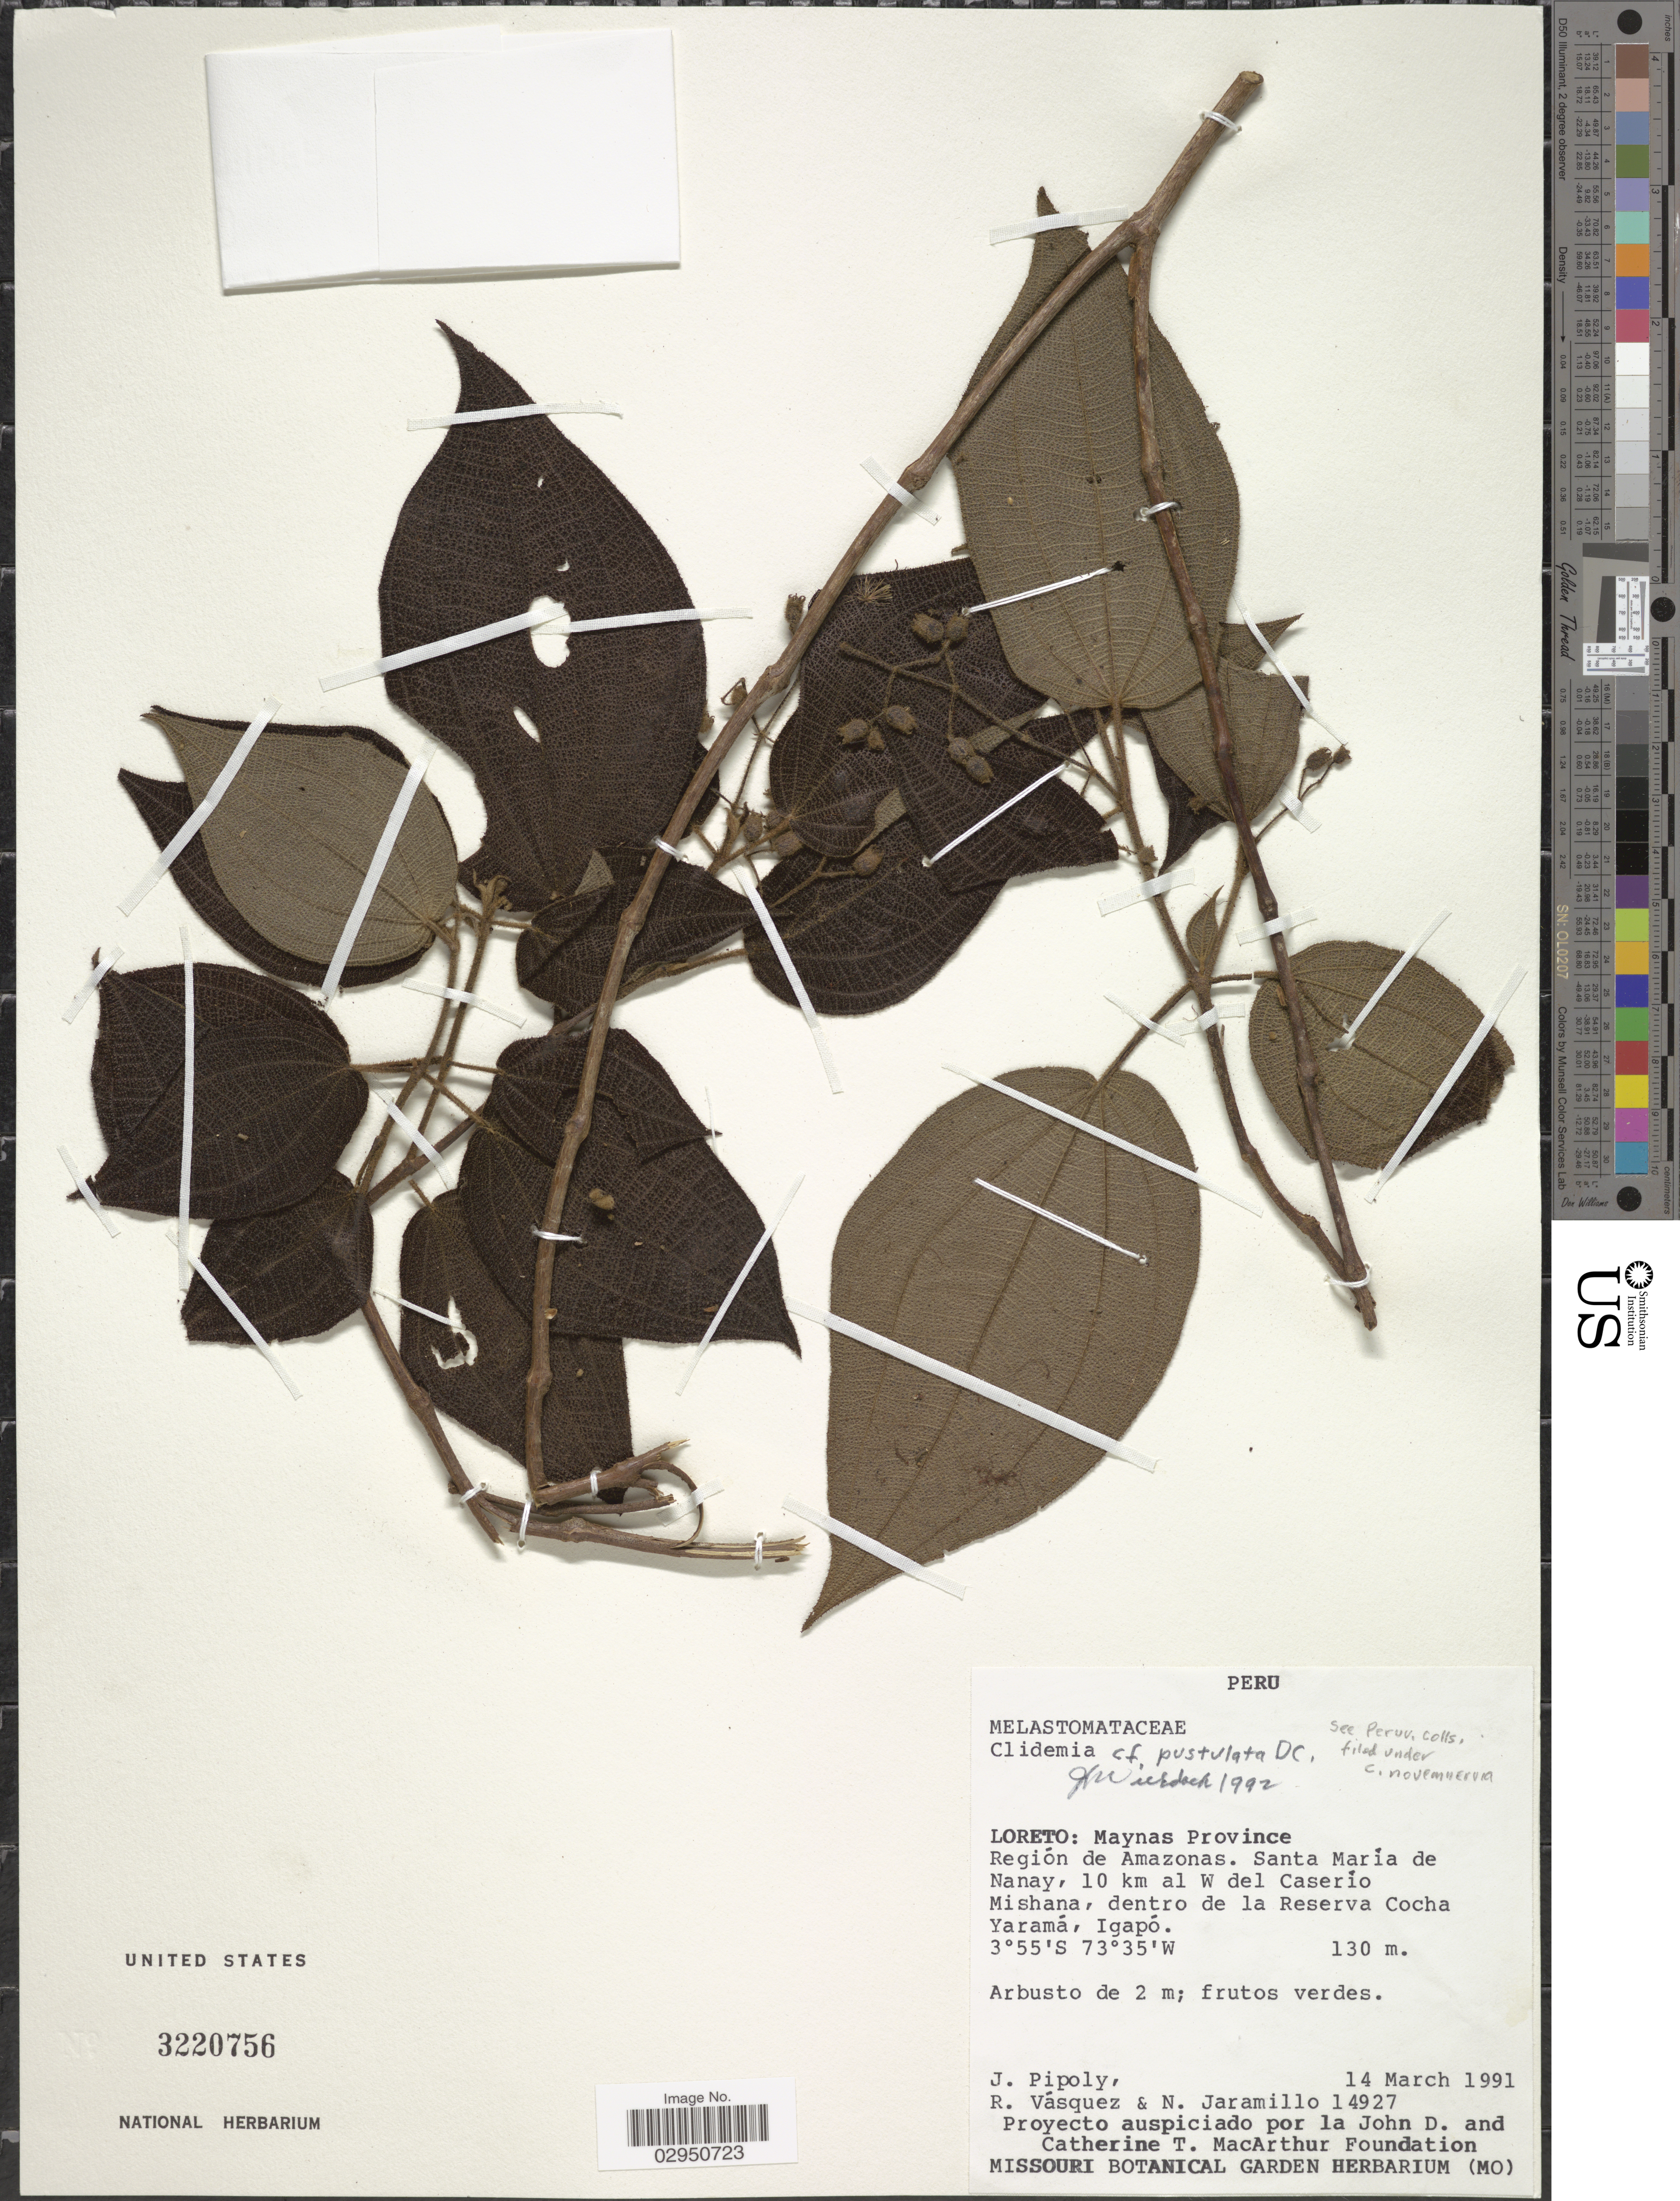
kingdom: Plantae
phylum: Tracheophyta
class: Magnoliopsida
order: Myrtales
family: Melastomataceae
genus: Clidemia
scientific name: Clidemia pustulata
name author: DC.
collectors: J. J. Pipoly, R. Vásquez & N. Jaramillo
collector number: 14927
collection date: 1991-03-14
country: Peru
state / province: Loreto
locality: Maynas Province. Región de Amazonas. Santa María de Nanay, 10 km al W del Caserío Mishana, dentro de la Reserva Cocha Yaramá, Igapó.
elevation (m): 130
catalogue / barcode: US 3220756